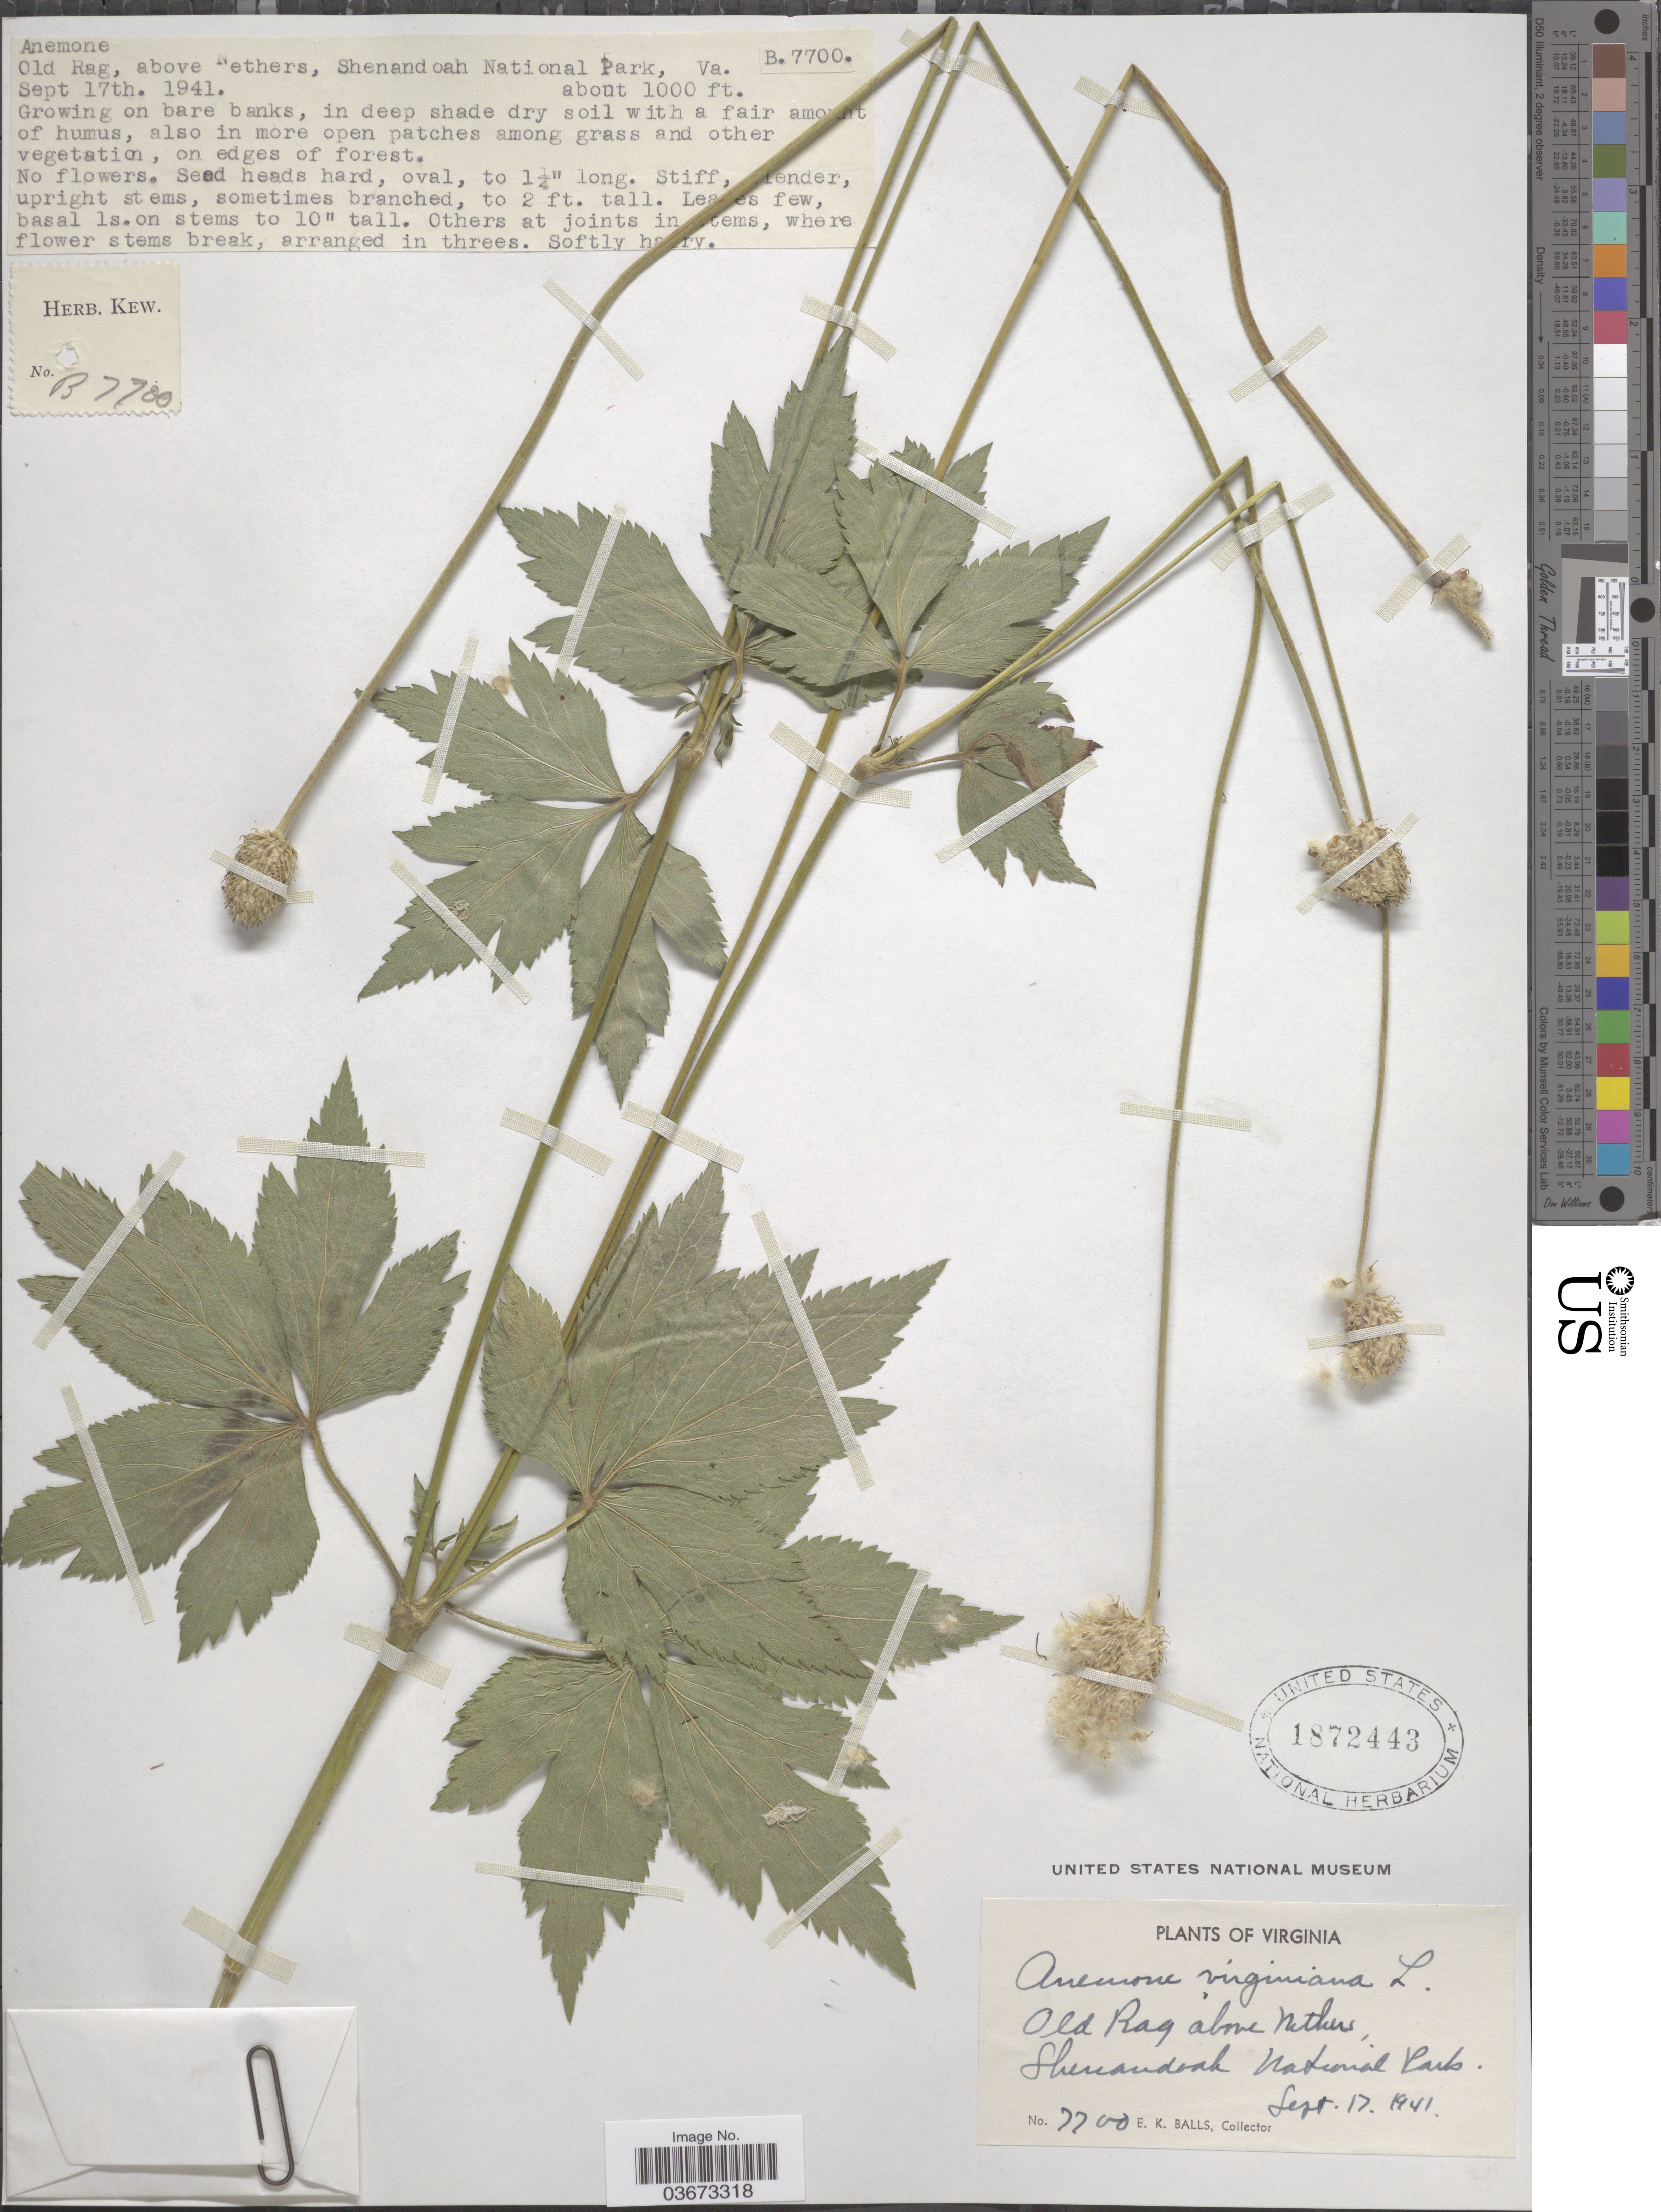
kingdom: Plantae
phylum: Tracheophyta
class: Magnoliopsida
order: Ranunculales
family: Ranunculaceae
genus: Anemone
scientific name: Anemone virginiana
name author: L.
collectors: E. K. Balls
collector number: B.7700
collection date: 1941-09-17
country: United States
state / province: Virginia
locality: Old Rag above Nethers, Shenandoah National Park.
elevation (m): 305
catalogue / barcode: US 1872443